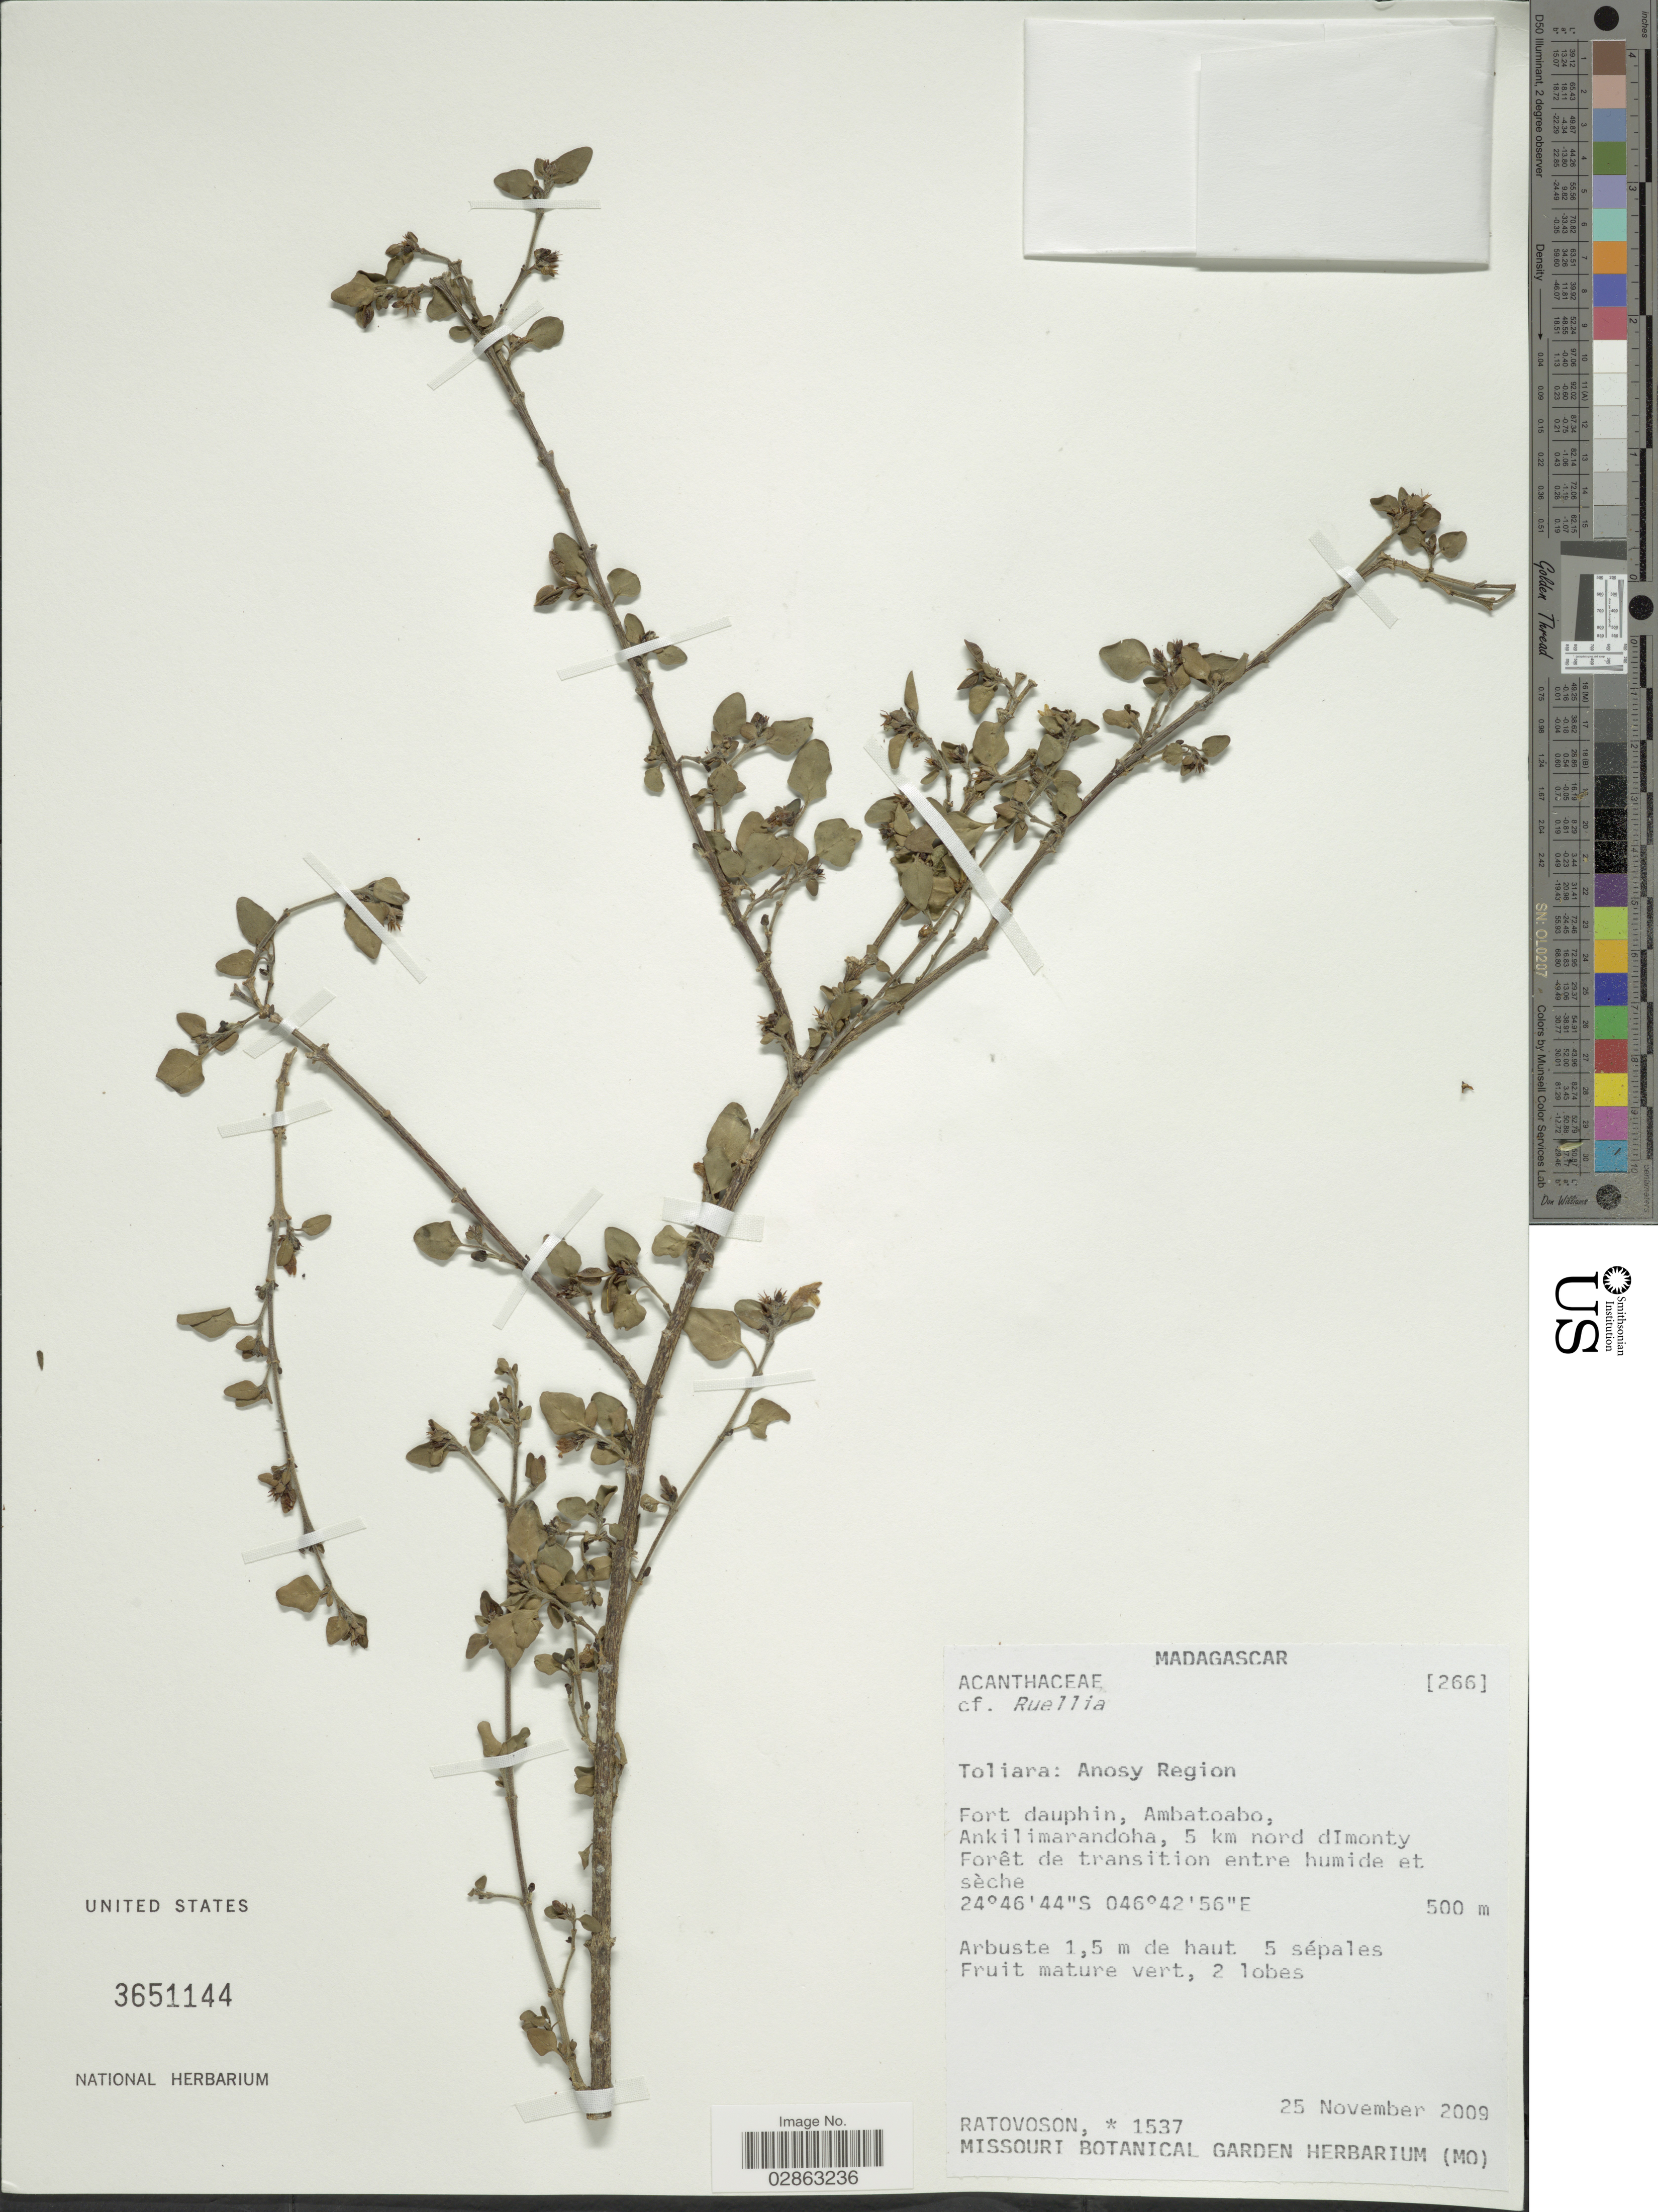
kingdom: Plantae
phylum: Tracheophyta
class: Magnoliopsida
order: Lamiales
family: Acanthaceae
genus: Ruellia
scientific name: Ruellia sp.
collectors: -. Ratovoson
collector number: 1537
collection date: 2009-11-25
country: Madagascar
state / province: Anosy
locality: Anosy Region. Fort dauphin, Ambatoabo, Ankilimarandoha, 5 km nord dImonty.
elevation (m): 500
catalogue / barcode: US 3651144